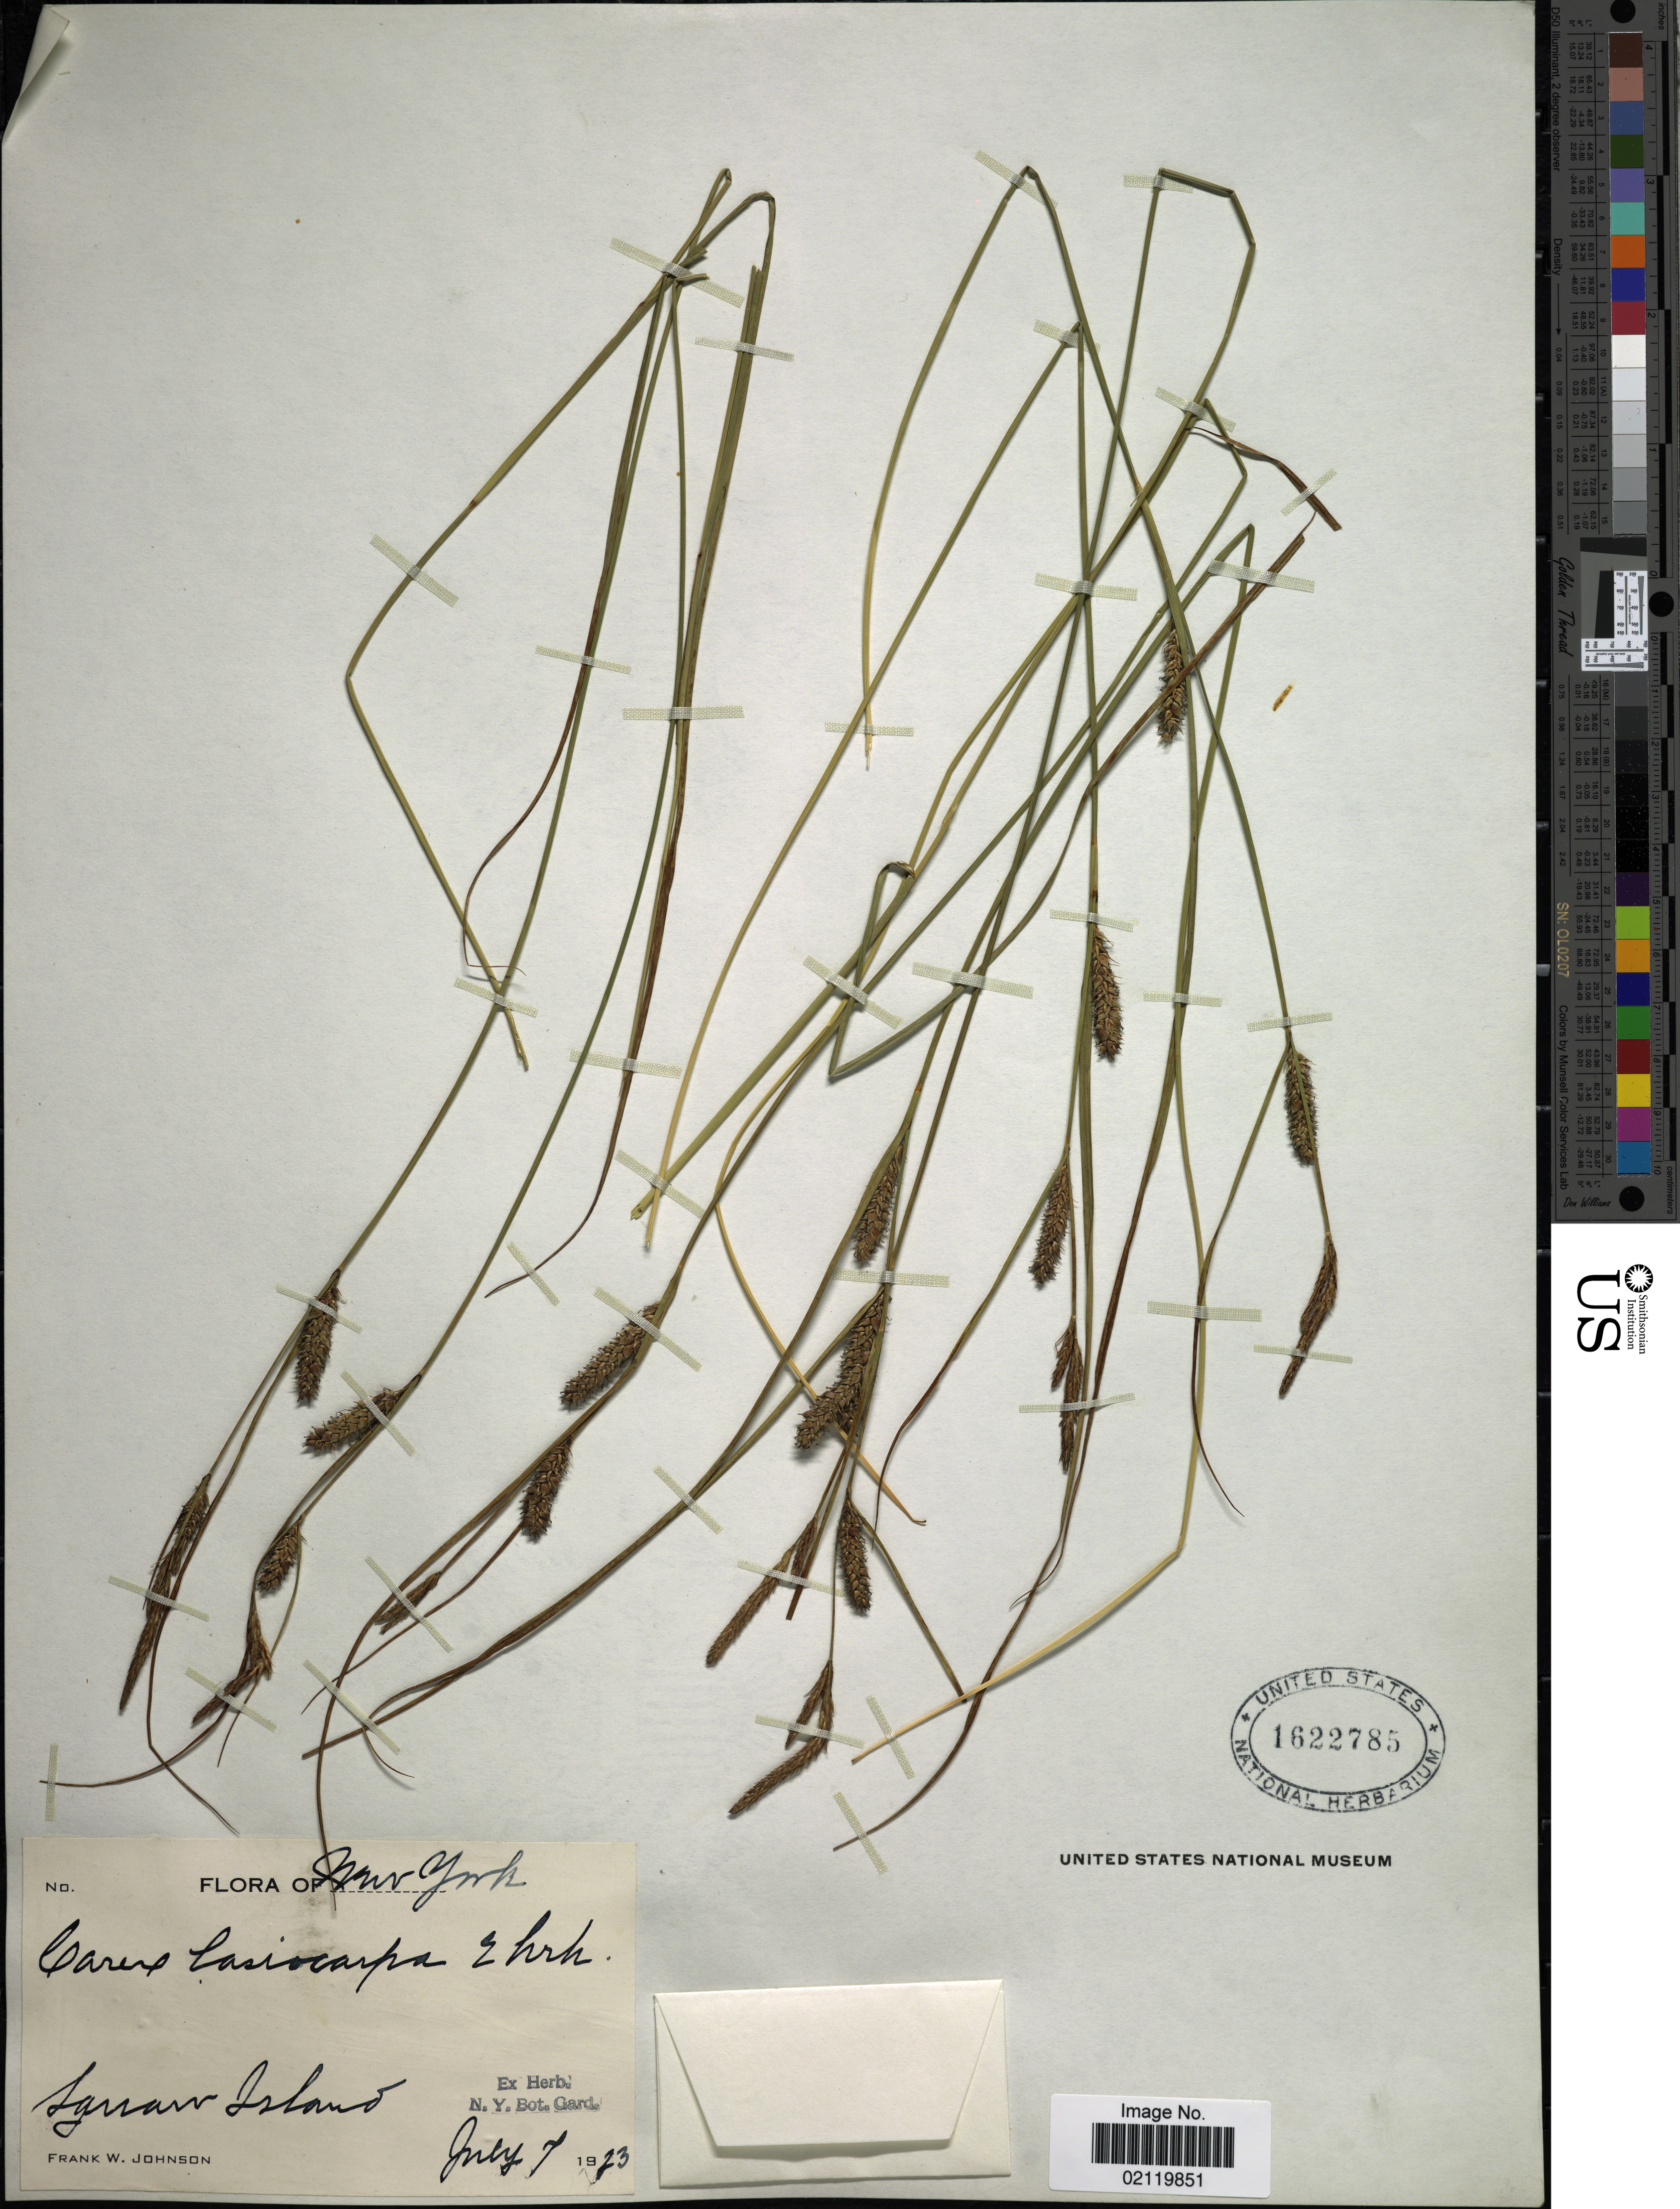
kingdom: Plantae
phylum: Tracheophyta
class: Liliopsida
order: Poales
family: Cyperaceae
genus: Carex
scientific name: Carex lasiocarpa var. americana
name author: Fernald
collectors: F. W. Johnson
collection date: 1923-07-07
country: United States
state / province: New York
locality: Ignaw Island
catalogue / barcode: US 1622785